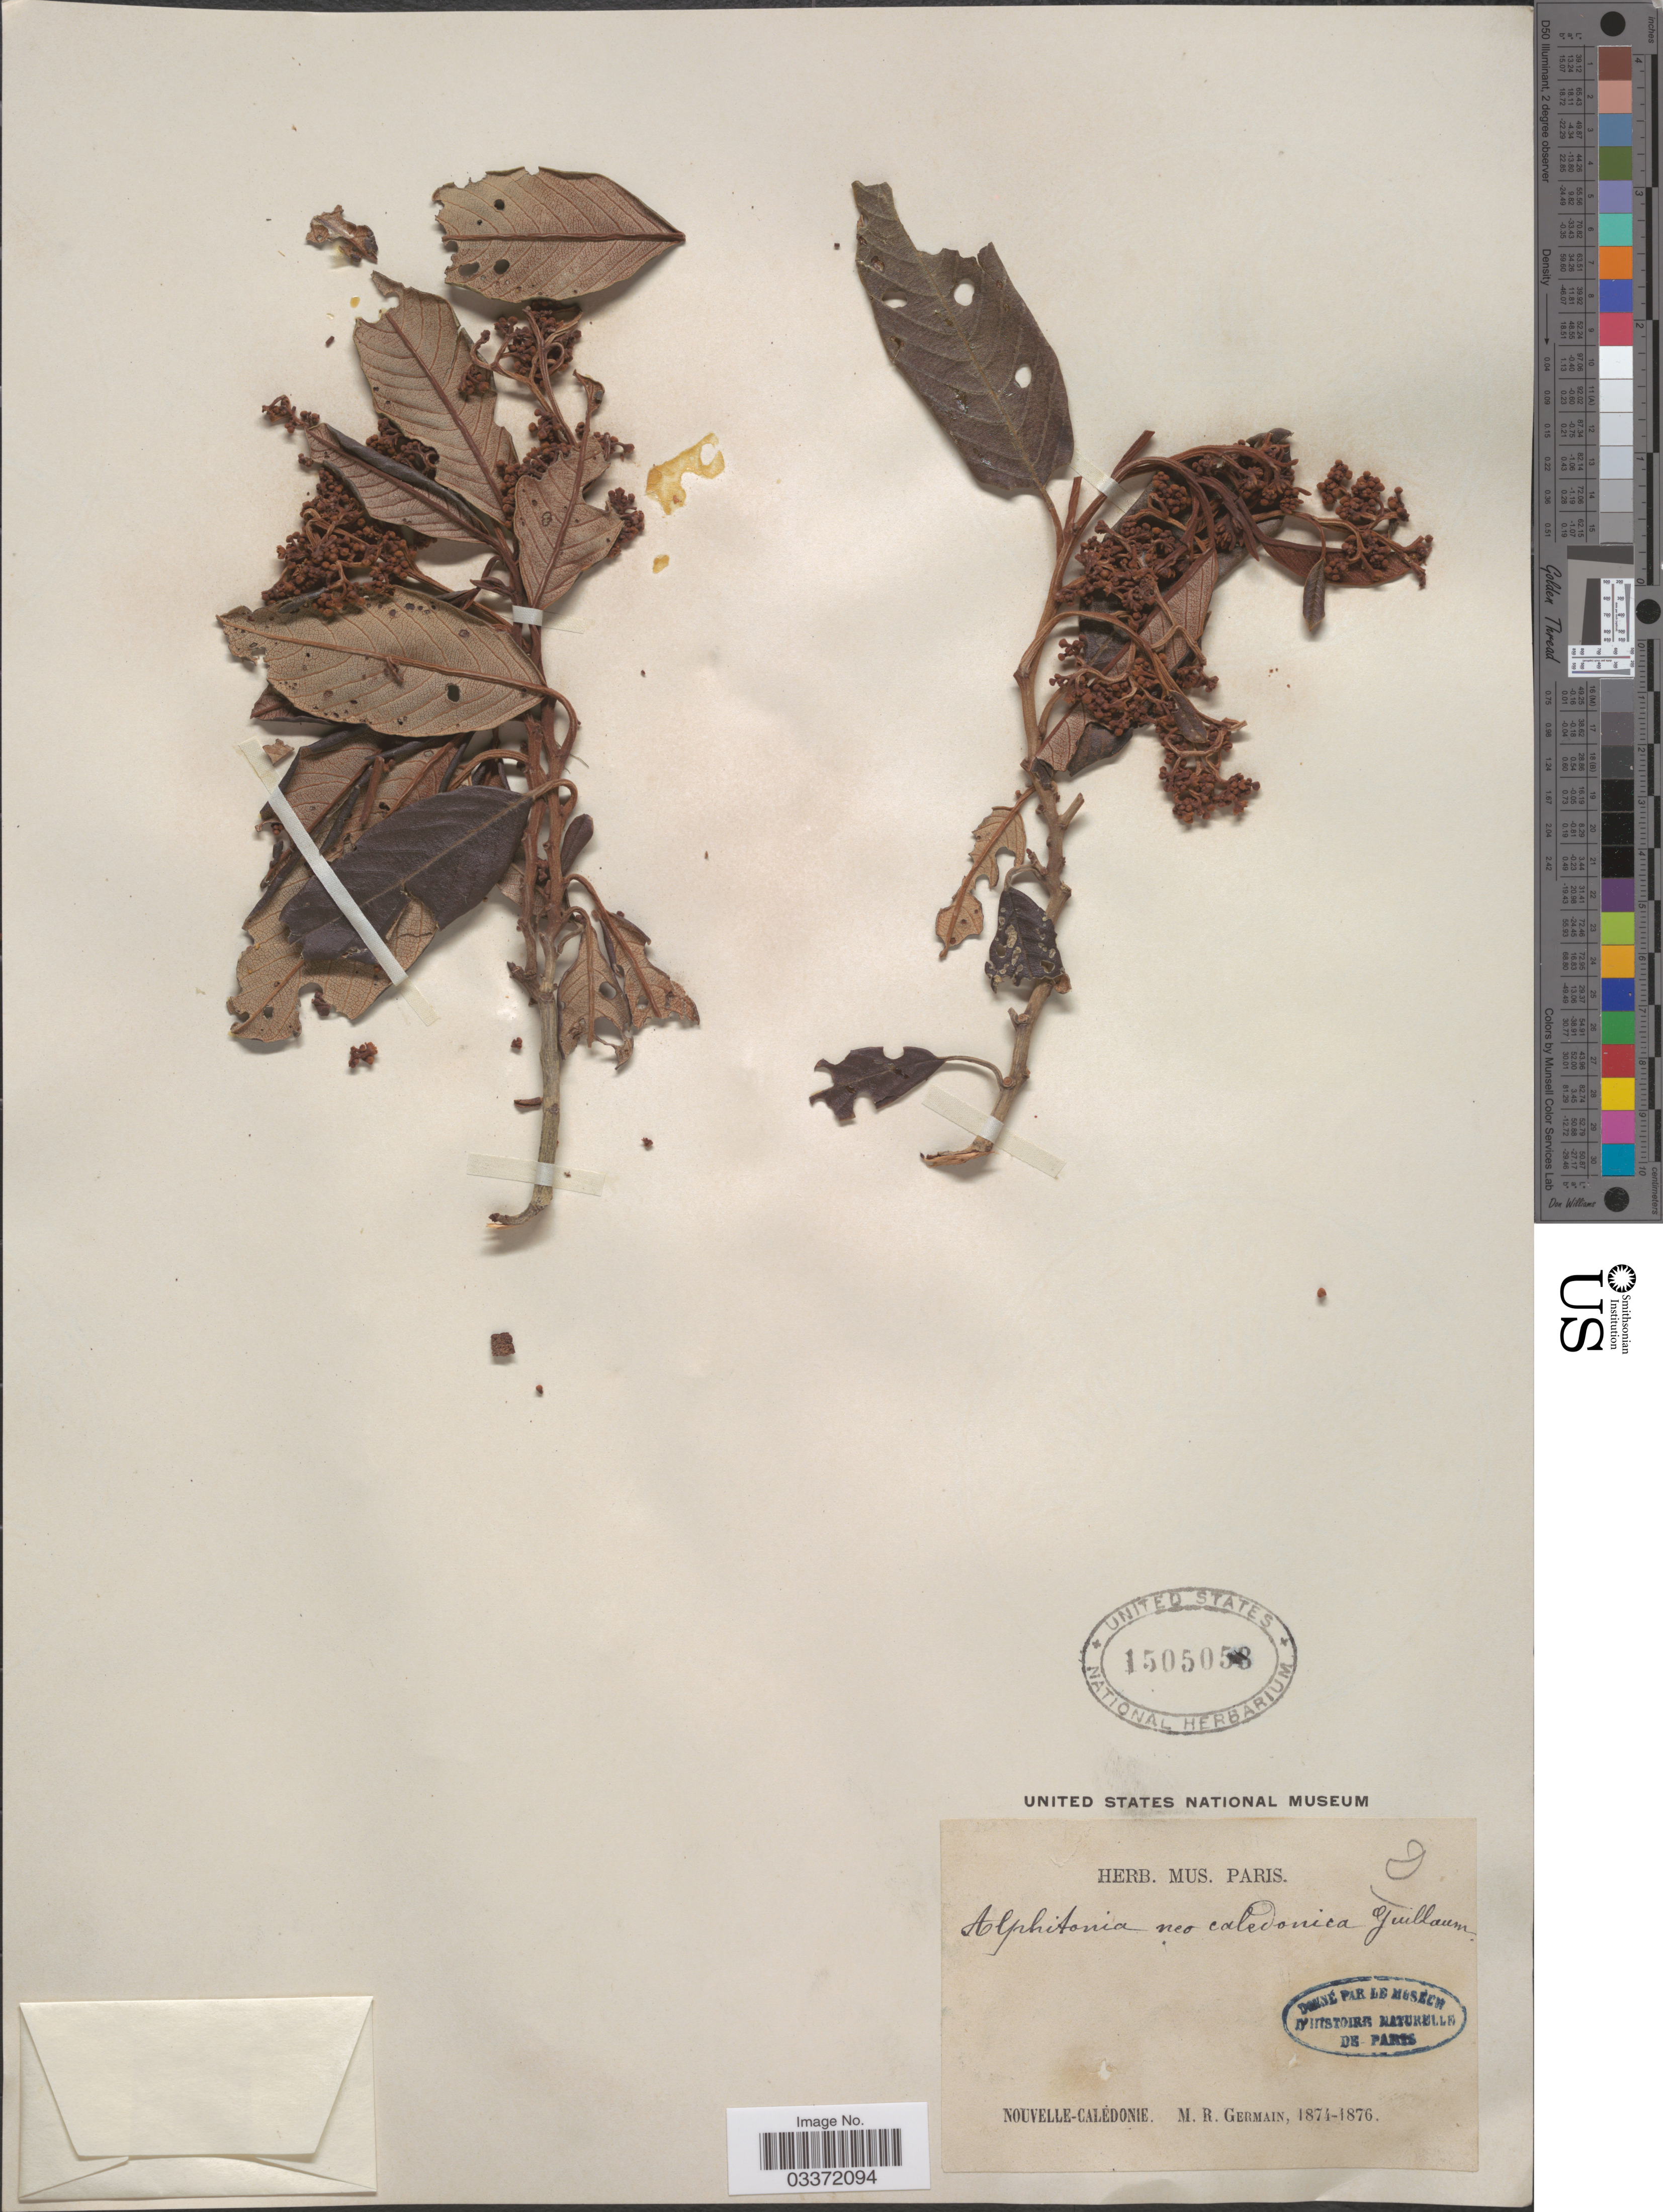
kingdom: Plantae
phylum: Tracheophyta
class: Magnoliopsida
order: Rosales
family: Rhamnaceae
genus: Alphitonia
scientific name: Alphitonia neocaledonica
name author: (Schltr.) Guillaumin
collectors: M. Germain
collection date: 1874/1876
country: New Caledonia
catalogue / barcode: US 1505058